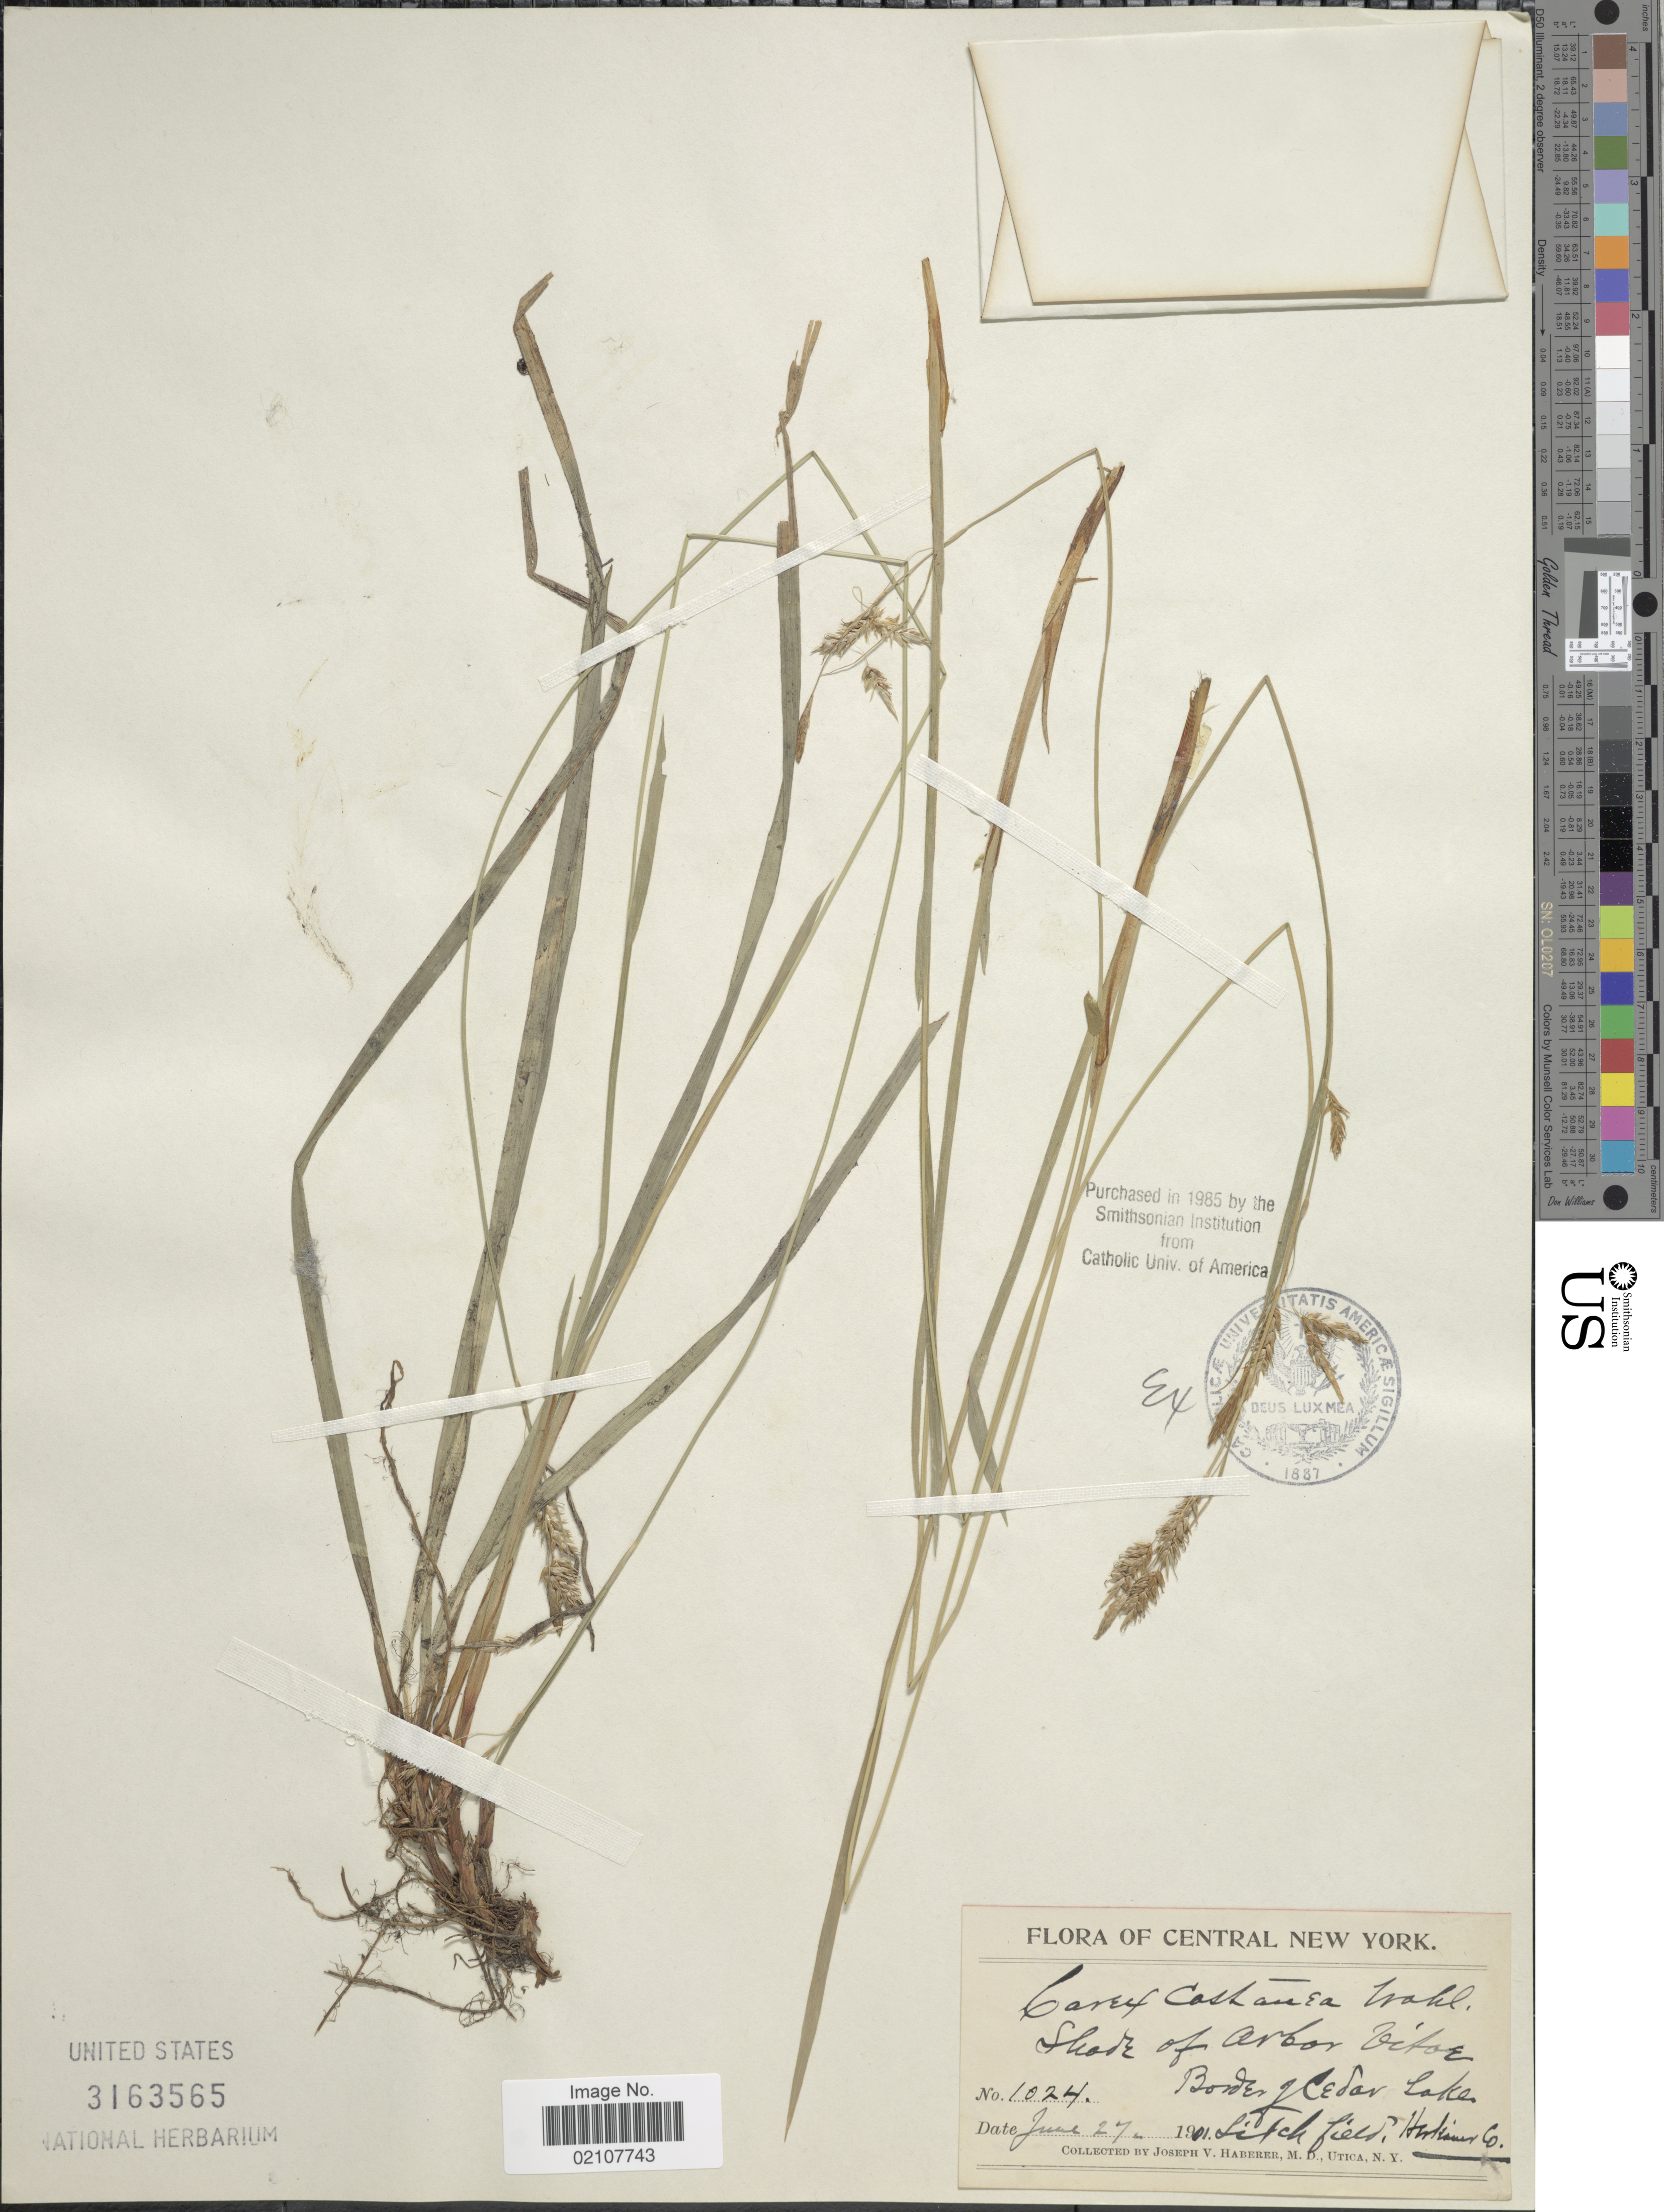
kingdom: Plantae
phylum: Tracheophyta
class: Liliopsida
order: Poales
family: Cyperaceae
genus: Carex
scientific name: Carex castanea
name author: Wahlenb.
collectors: J. V. Haberer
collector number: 1024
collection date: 1901-06-27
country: United States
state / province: New York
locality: Central New York. Border of Cedar Lake Litchfield, Herkimer Co.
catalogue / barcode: US 3163565